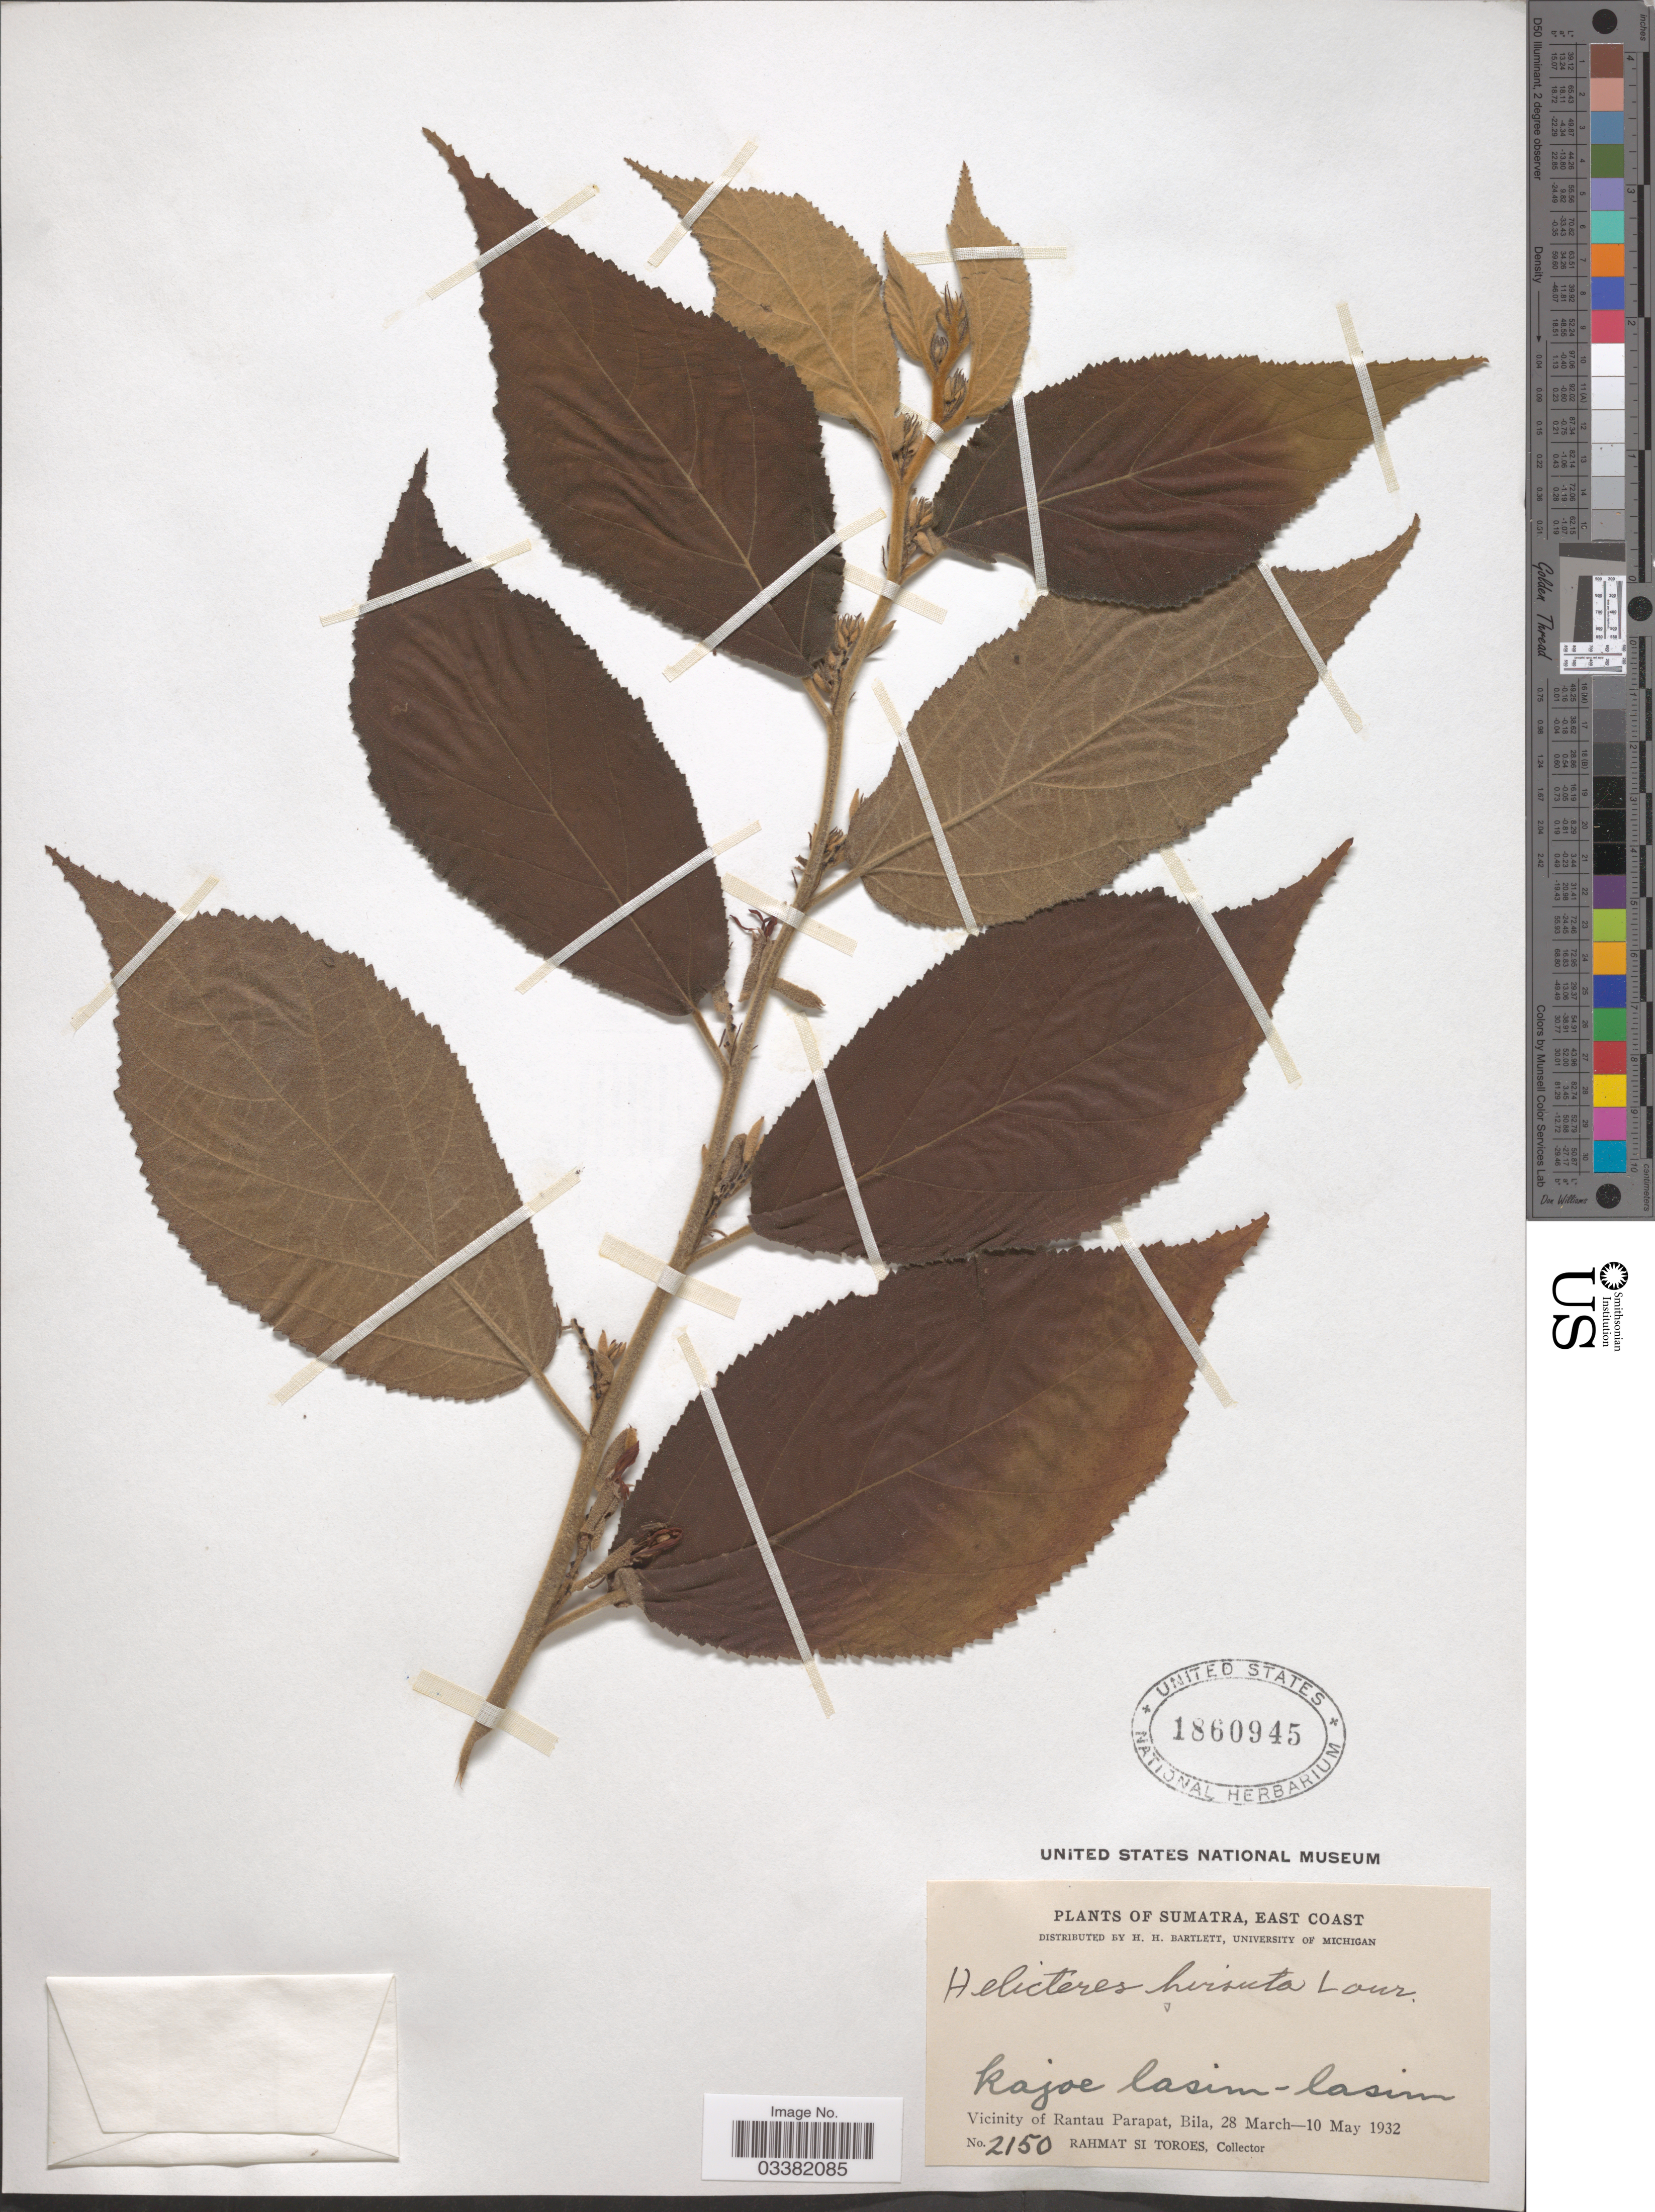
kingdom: Plantae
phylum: Tracheophyta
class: Magnoliopsida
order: Malvales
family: Malvaceae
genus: Helicteres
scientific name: Helicteres hirsuta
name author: Lour.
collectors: Rahmat Si Boeea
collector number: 2150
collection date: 1932-03-28/1932-05-10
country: Indonesia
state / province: Sumatra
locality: East Coast. Vicinity of Rantau Parapat, Bila.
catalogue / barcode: US 1860945